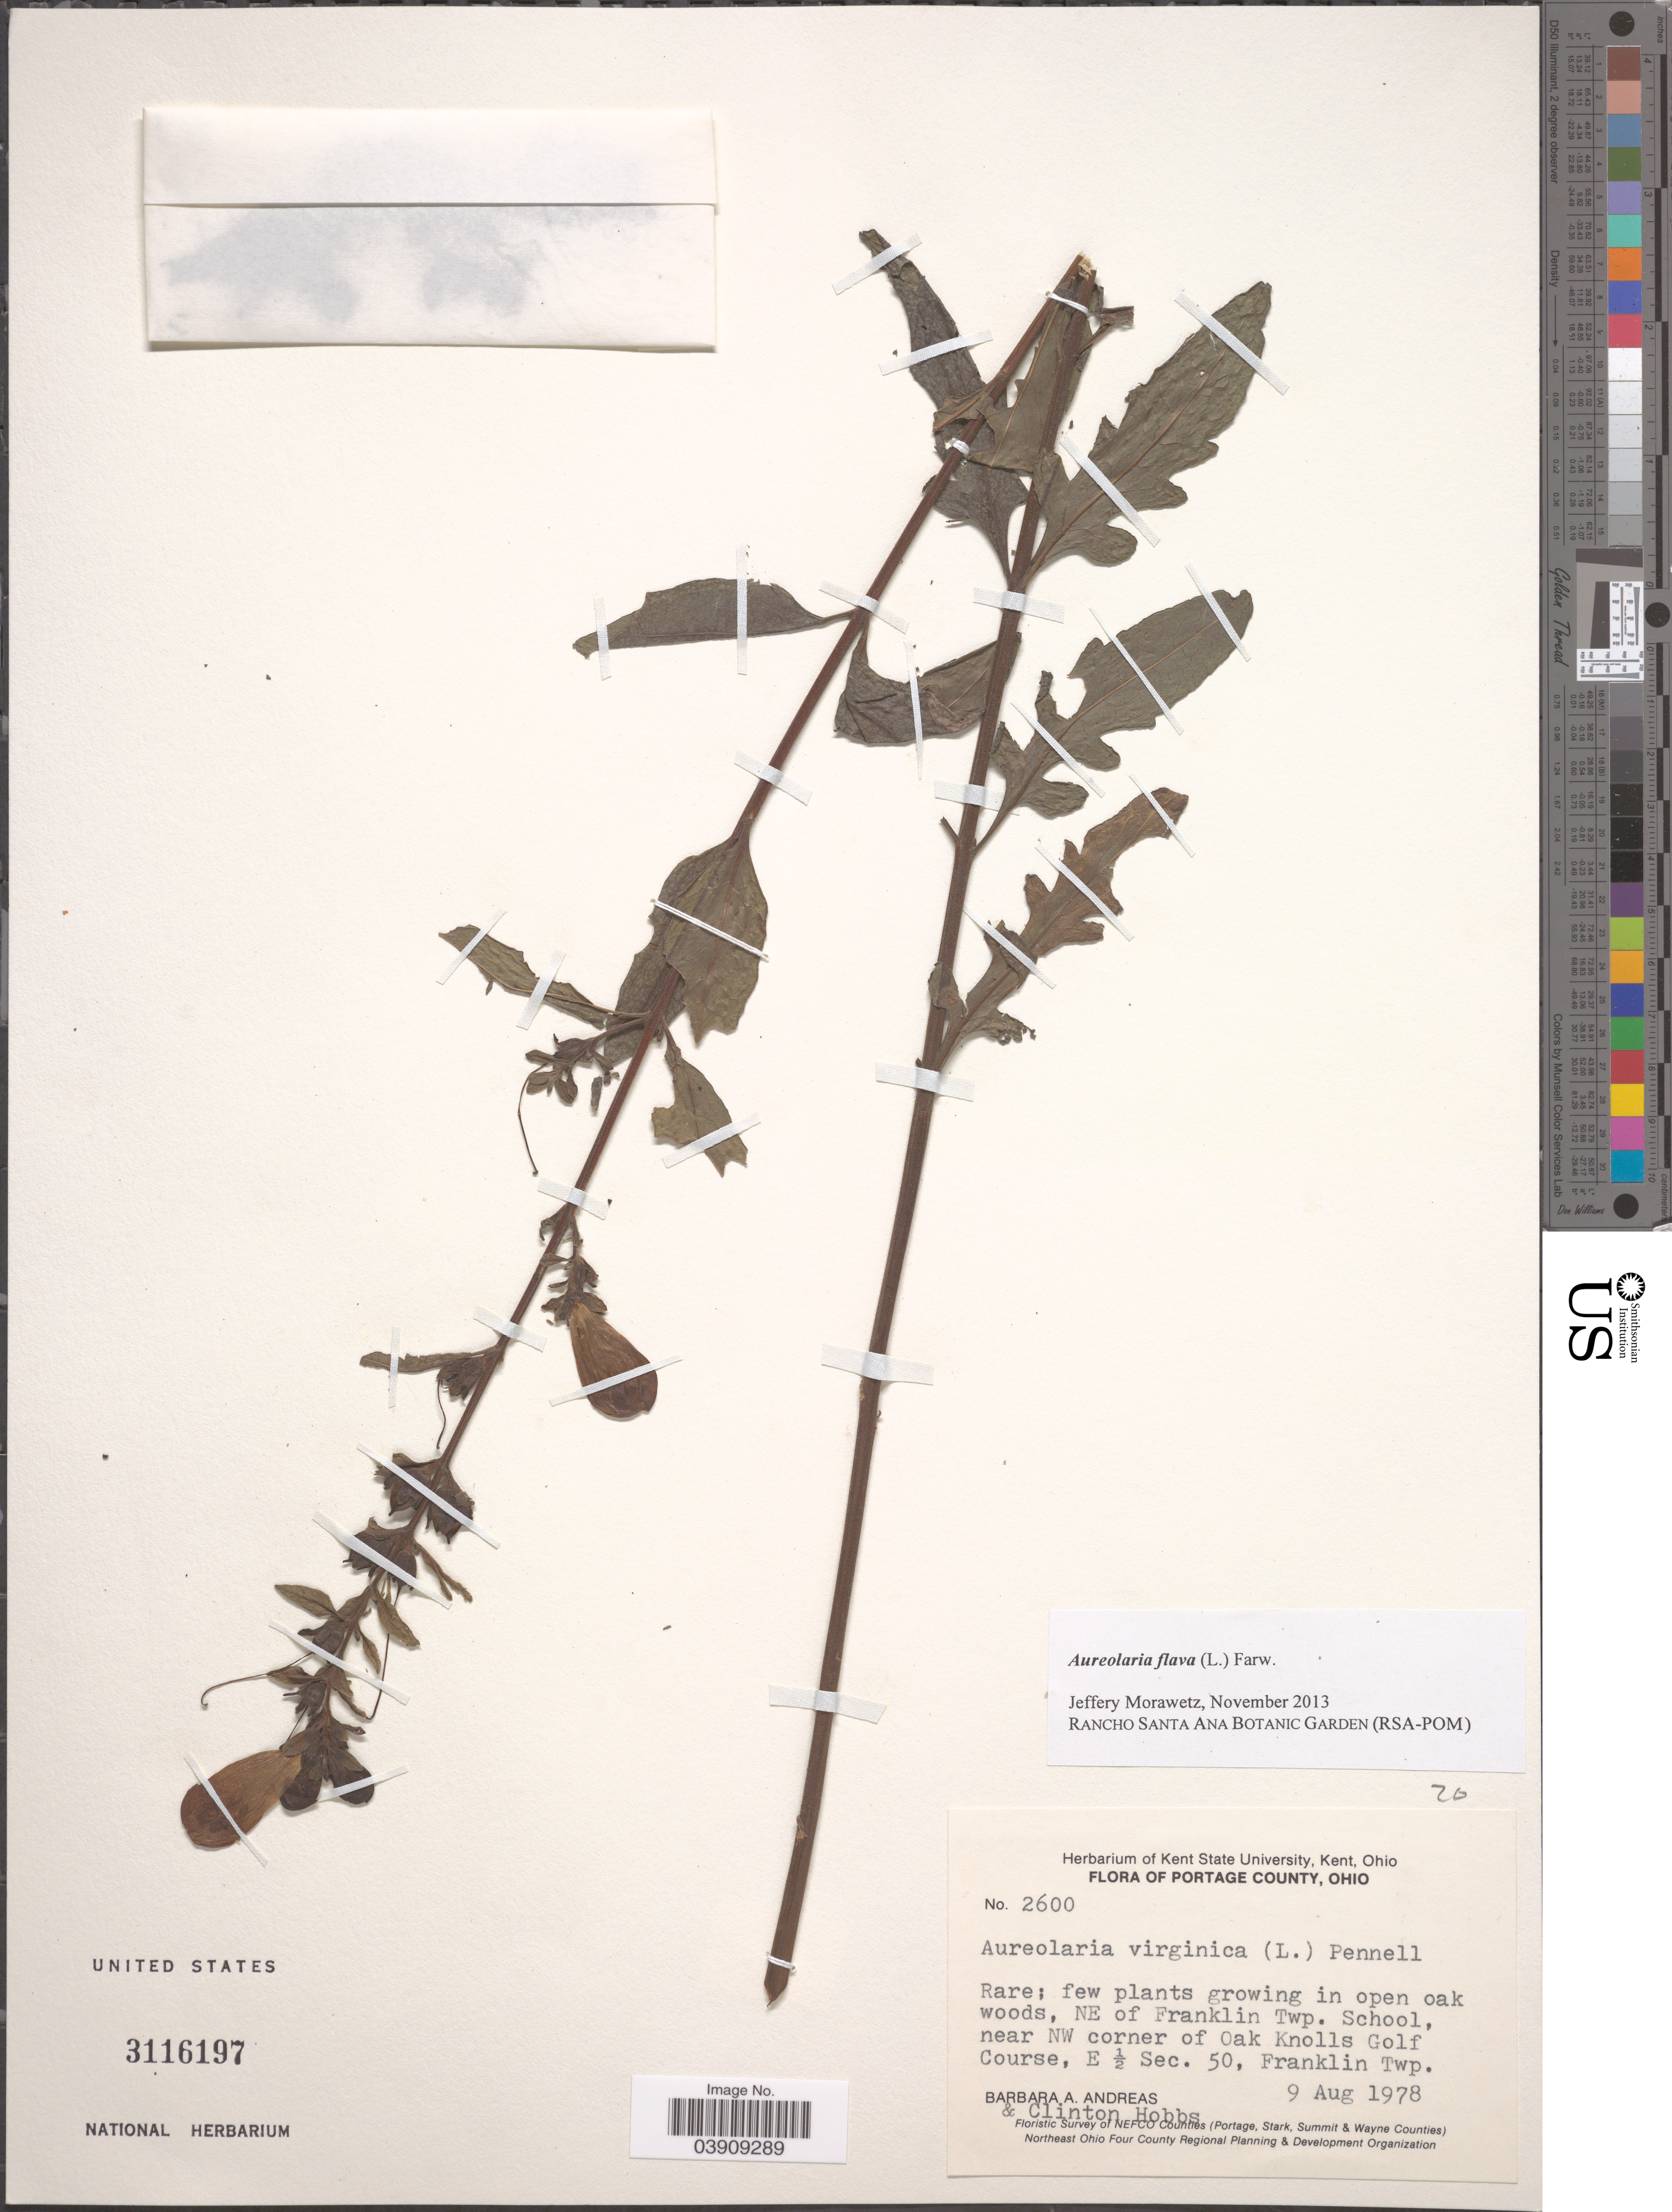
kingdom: Plantae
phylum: Tracheophyta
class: Magnoliopsida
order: Lamiales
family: Orobanchaceae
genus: Aureolaria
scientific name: Aureolaria flava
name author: (L.) Farw.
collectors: B. A. Andreas & C. Hobbs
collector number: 2600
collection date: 1978-08-09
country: United States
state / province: Ohio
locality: Portage County. NE of Franklin Twp. School, near NW corner of Oak Knolls Golf Course, E ½ Sec. 50, Franklin Twp.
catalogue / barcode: US 3116197